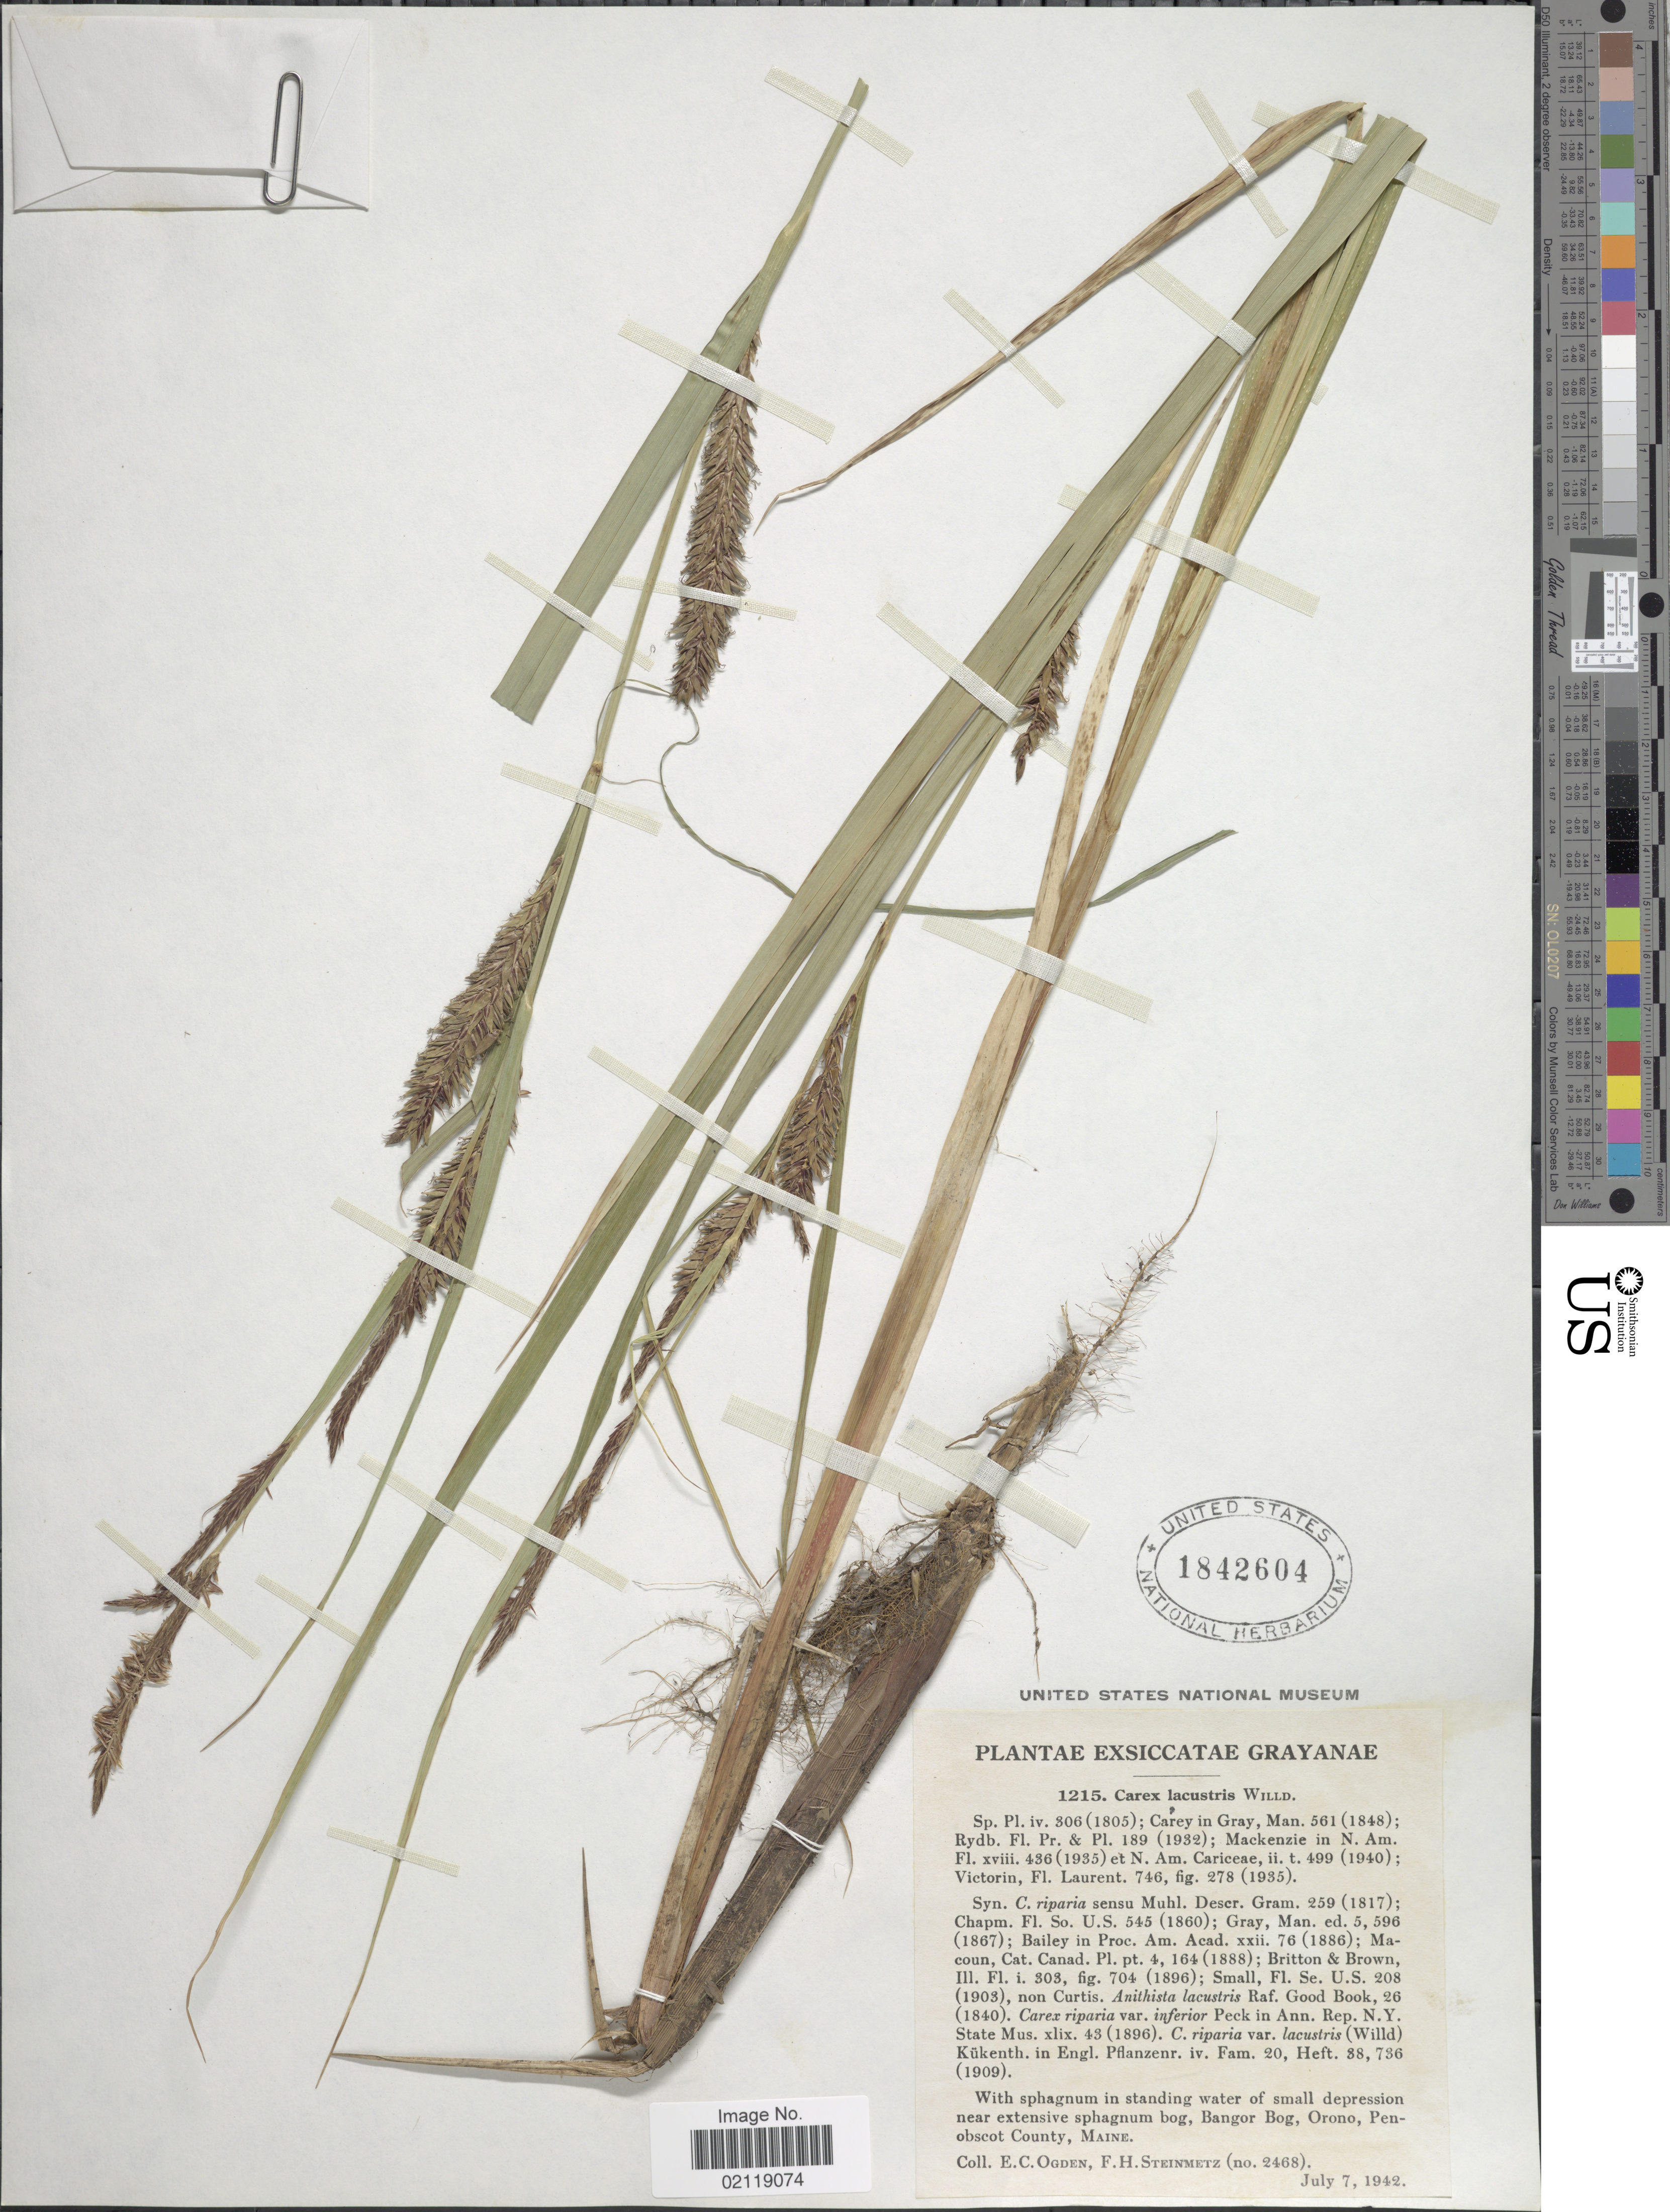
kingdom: Plantae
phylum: Tracheophyta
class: Liliopsida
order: Poales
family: Cyperaceae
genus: Carex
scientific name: Carex lacustris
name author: Willd.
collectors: E. Ogden & F. H. Steinmetz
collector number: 2468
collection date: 1942-07-07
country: United States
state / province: Maine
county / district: Penobscot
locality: Grayanae. Bangor Bog, Orono, Penobscot County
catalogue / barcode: US 1842604